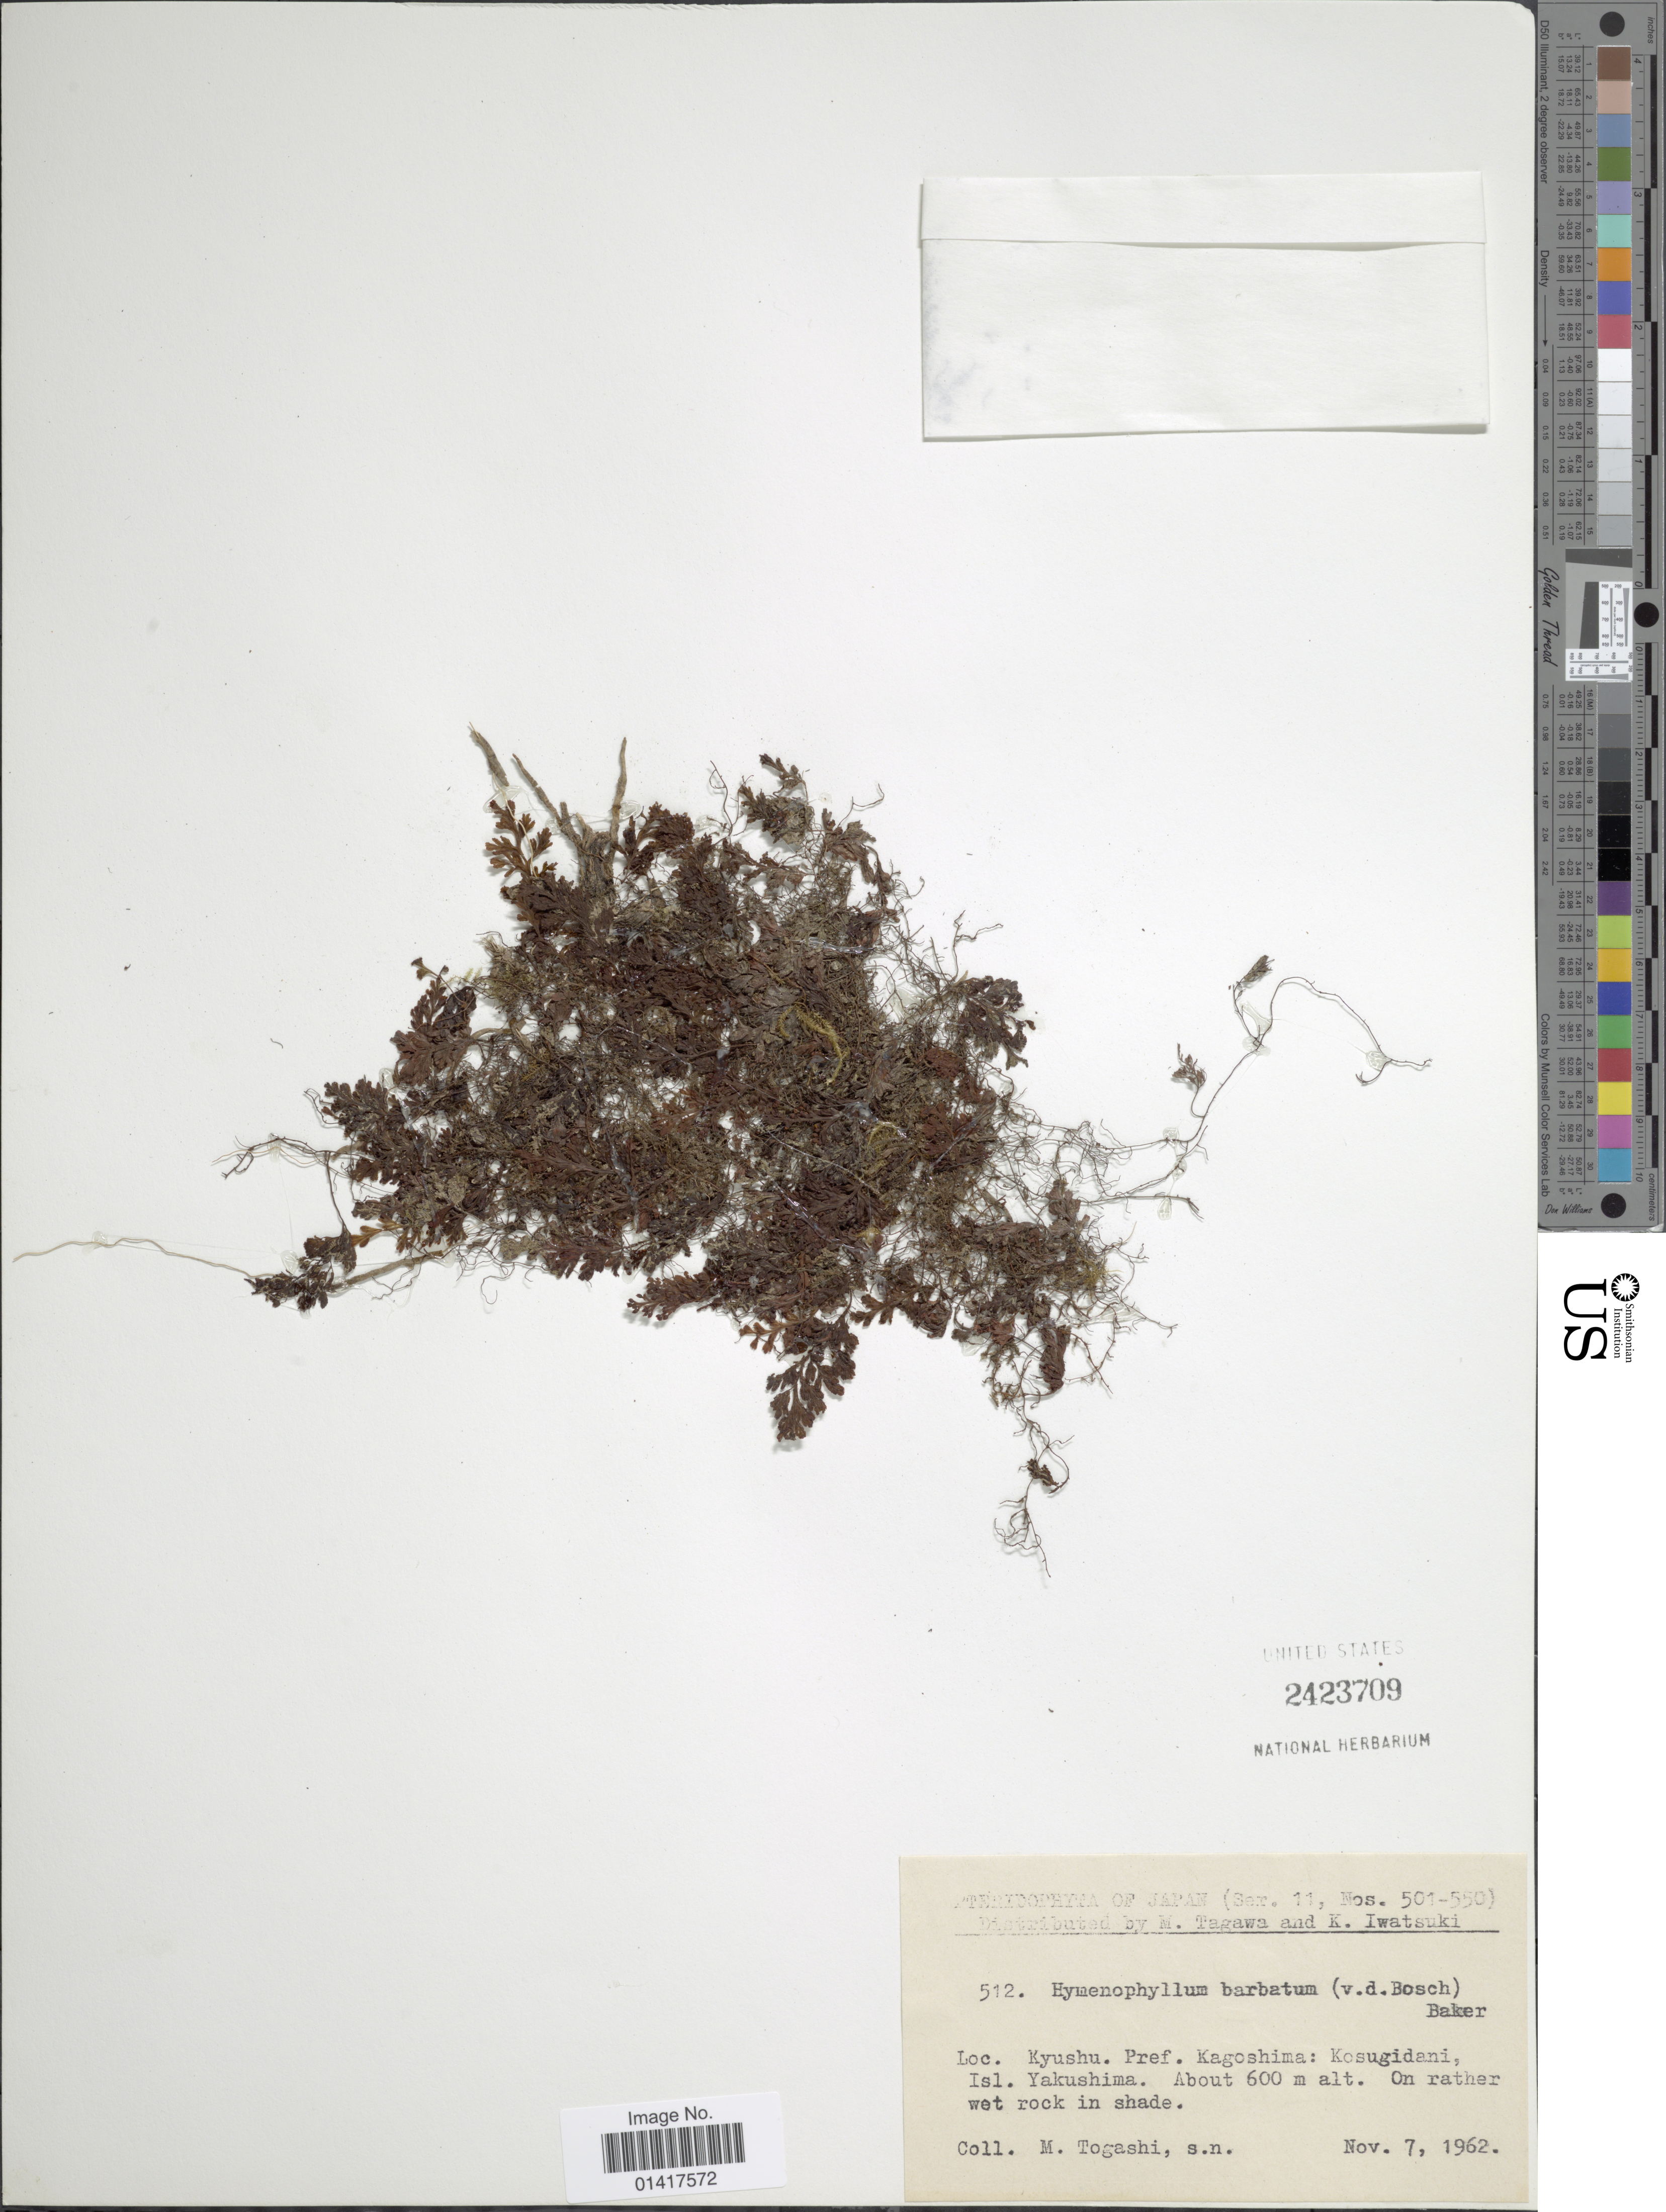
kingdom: Plantae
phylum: Tracheophyta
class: Polypodiopsida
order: Hymenophyllales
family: Hymenophyllaceae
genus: Hymenophyllum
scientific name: Hymenophyllum barbatum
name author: (Bosch) Baker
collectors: M. Togashi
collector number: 512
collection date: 1962-11-07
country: Japan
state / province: Kagosima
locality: Kyushu. Pref. Kagoshima: Kosugidani, Isl. Yakushima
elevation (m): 600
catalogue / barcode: US 2423709